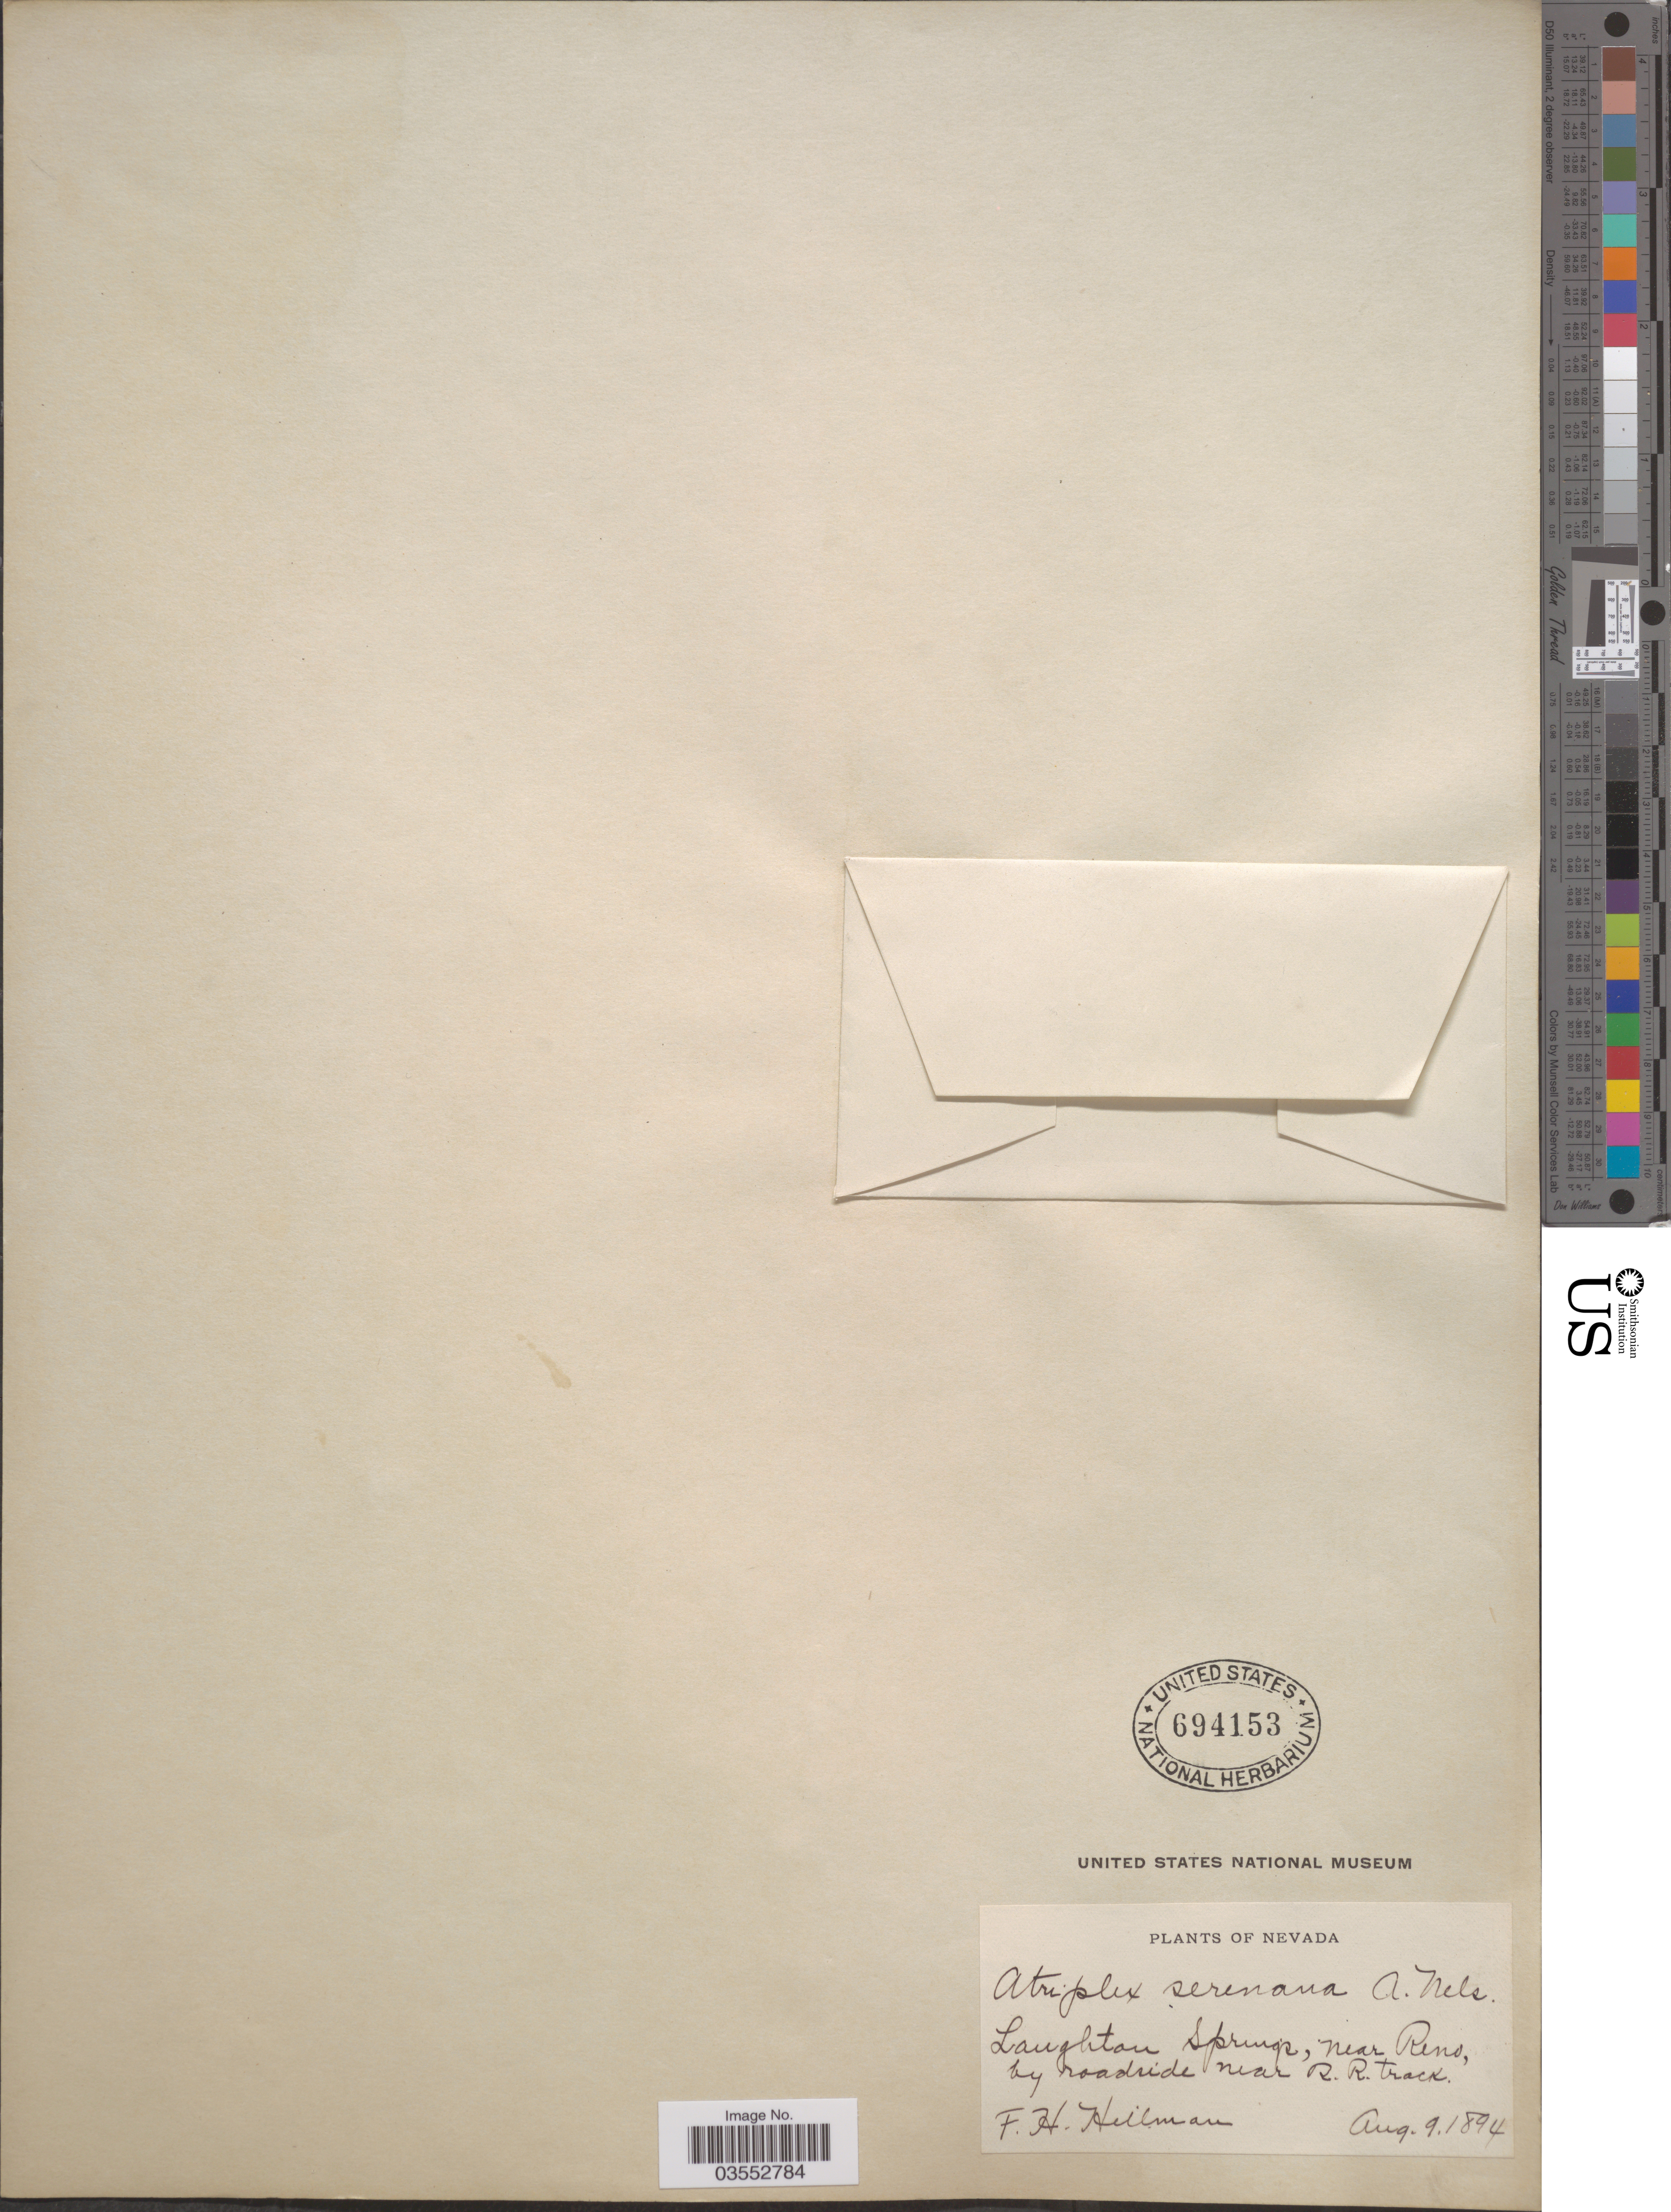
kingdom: Plantae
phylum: Tracheophyta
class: Magnoliopsida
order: Caryophyllales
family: Amaranthaceae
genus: Atriplex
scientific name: Atriplex serenana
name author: A. Nelson ex Abrams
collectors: F. Hillman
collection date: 1894-08-09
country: United States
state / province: Nevada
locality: Laughton Springs, nearReno, by roadside near R.R. track.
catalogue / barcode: US 694153